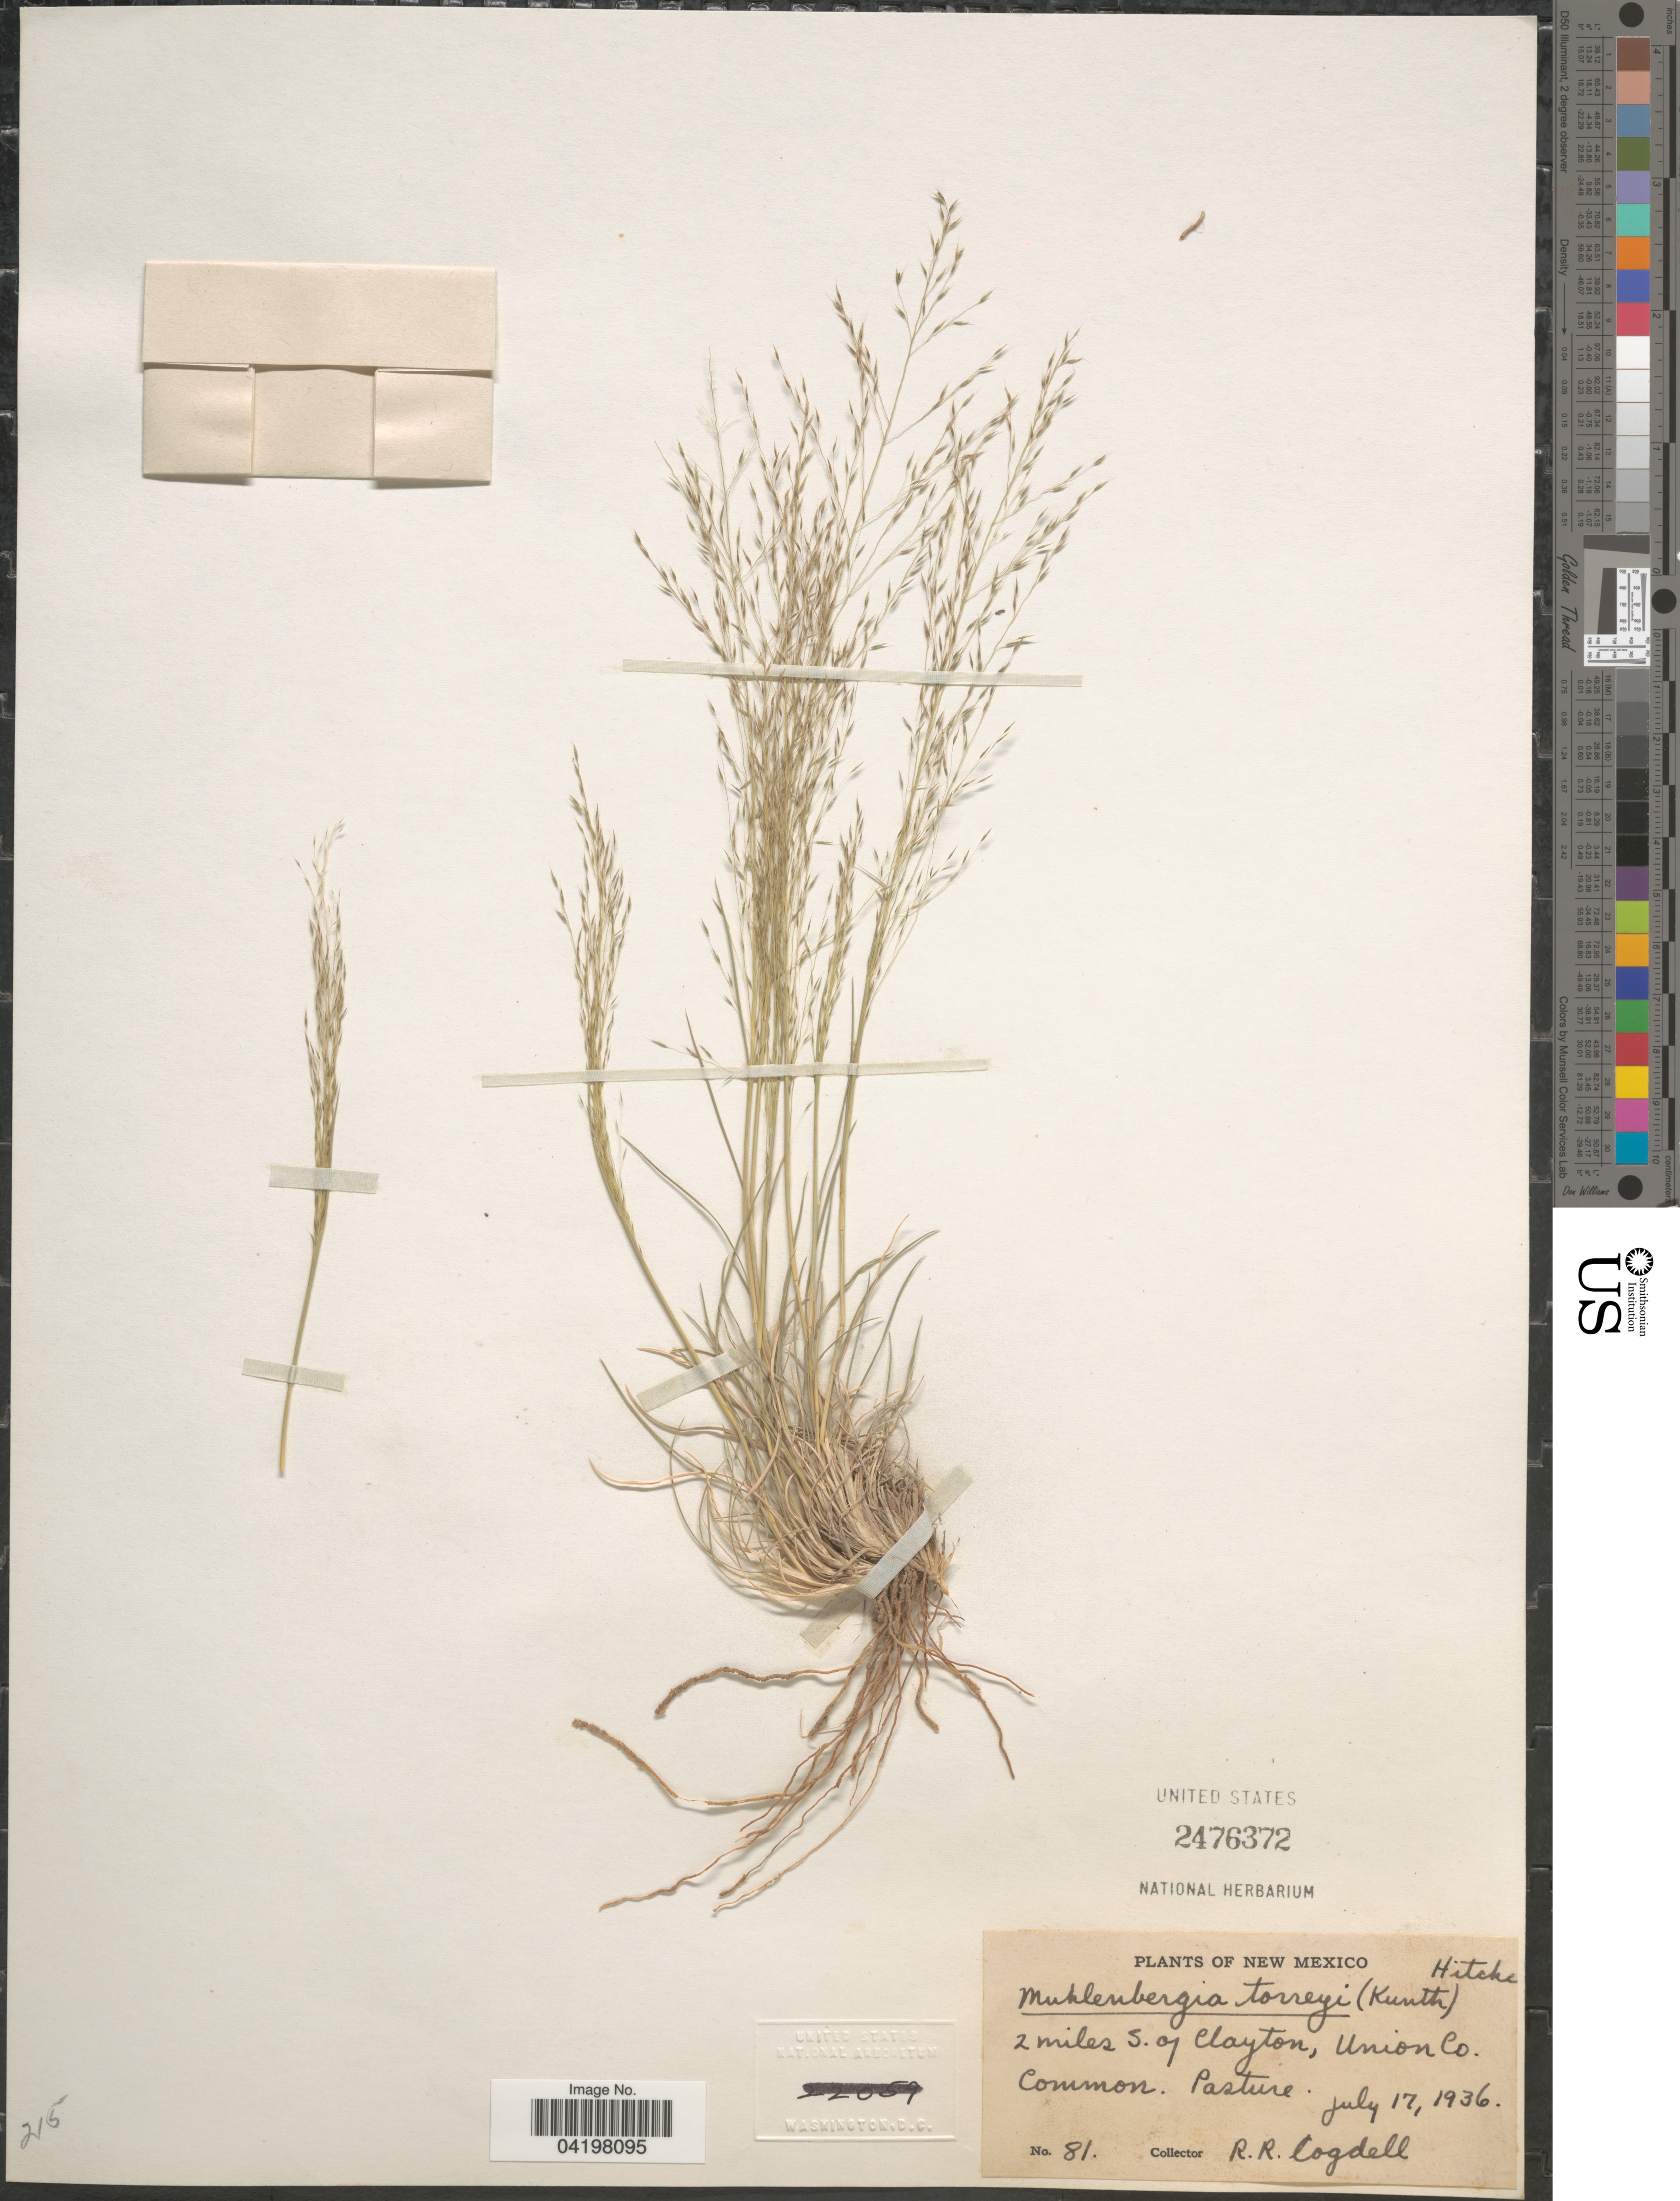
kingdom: Plantae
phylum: Tracheophyta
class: Liliopsida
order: Poales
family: Poaceae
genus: Muhlenbergia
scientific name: Muhlenbergia torreyi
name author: (Kunth) Hitchc. ex Bush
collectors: R. Cogdell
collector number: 81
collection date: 1936-07-17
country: United States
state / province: New Mexico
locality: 2 miles S. of Clayton, Union Co.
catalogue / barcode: US 2476372